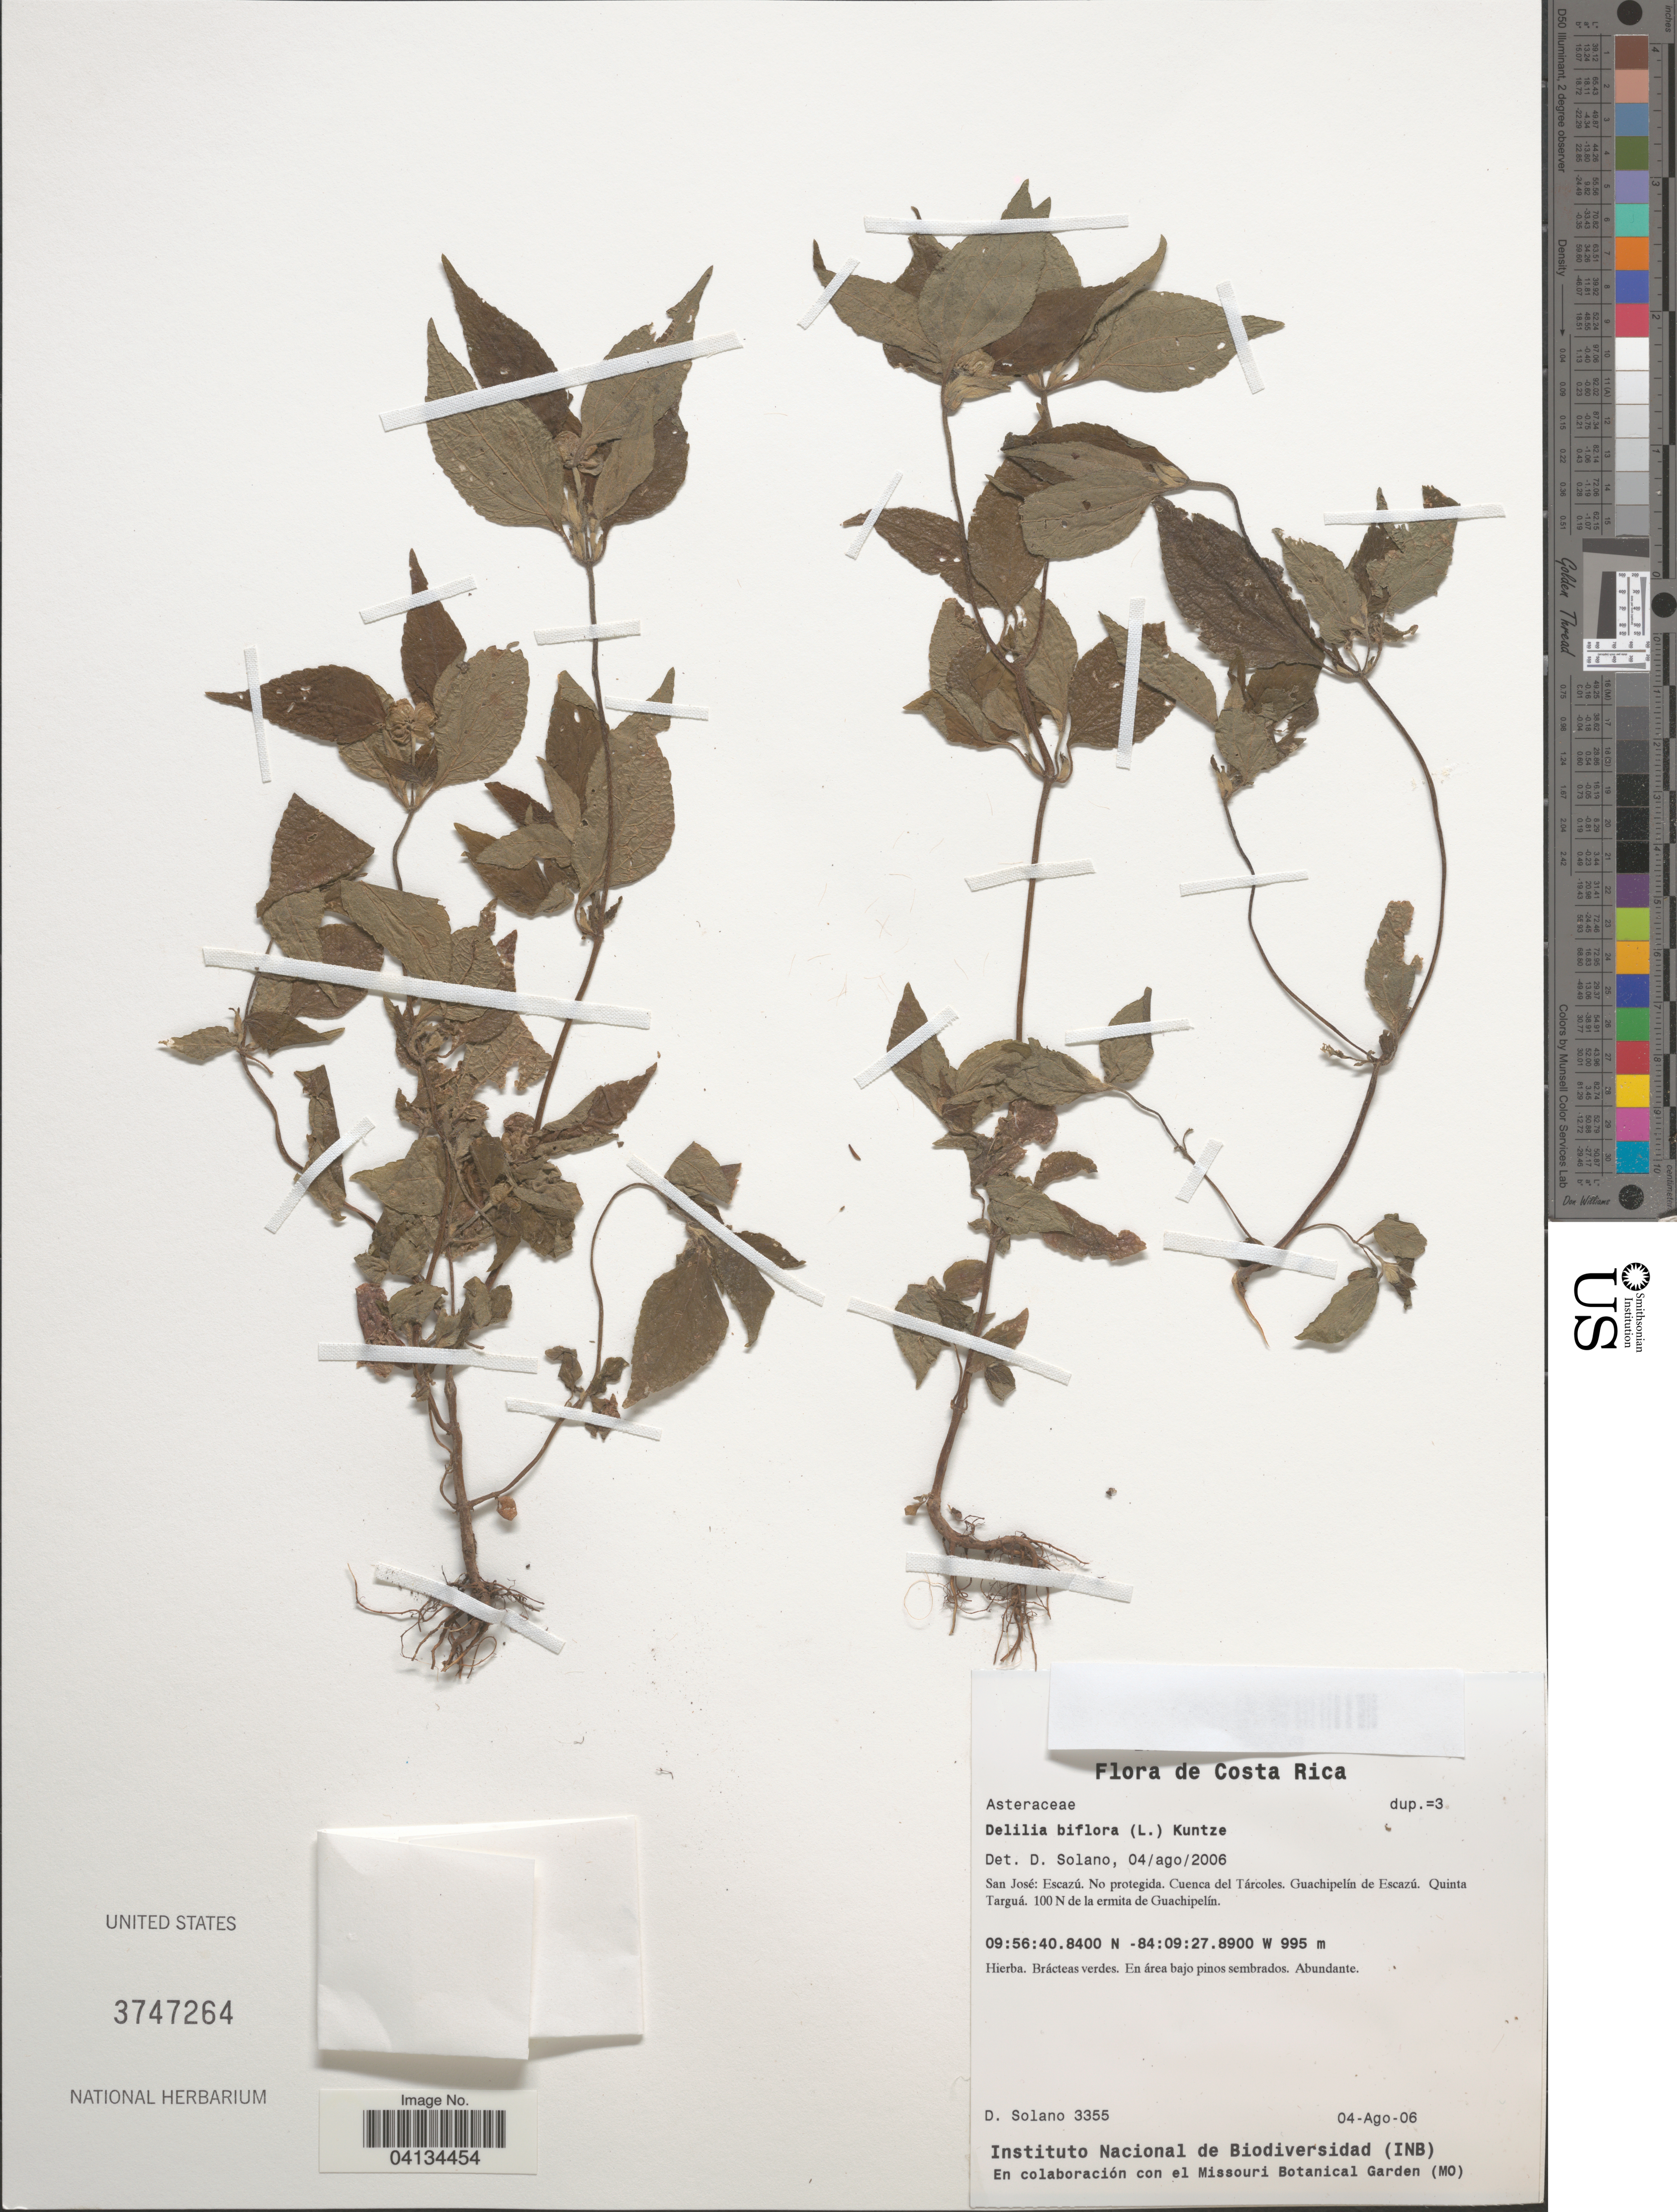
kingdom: Plantae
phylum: Tracheophyta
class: Magnoliopsida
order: Asterales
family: Asteraceae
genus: Delilia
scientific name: Delilia biflora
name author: (L.) Kuntze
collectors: D. Solano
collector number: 3355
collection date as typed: Transcribed d/m/y: 4/8/6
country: Costa Rica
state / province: San José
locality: Escazú. No protegida. Cuenca del Tárcoles. Guachipelín de Escazú. Quinta Targuá. 100 N de la ermita de Guachipelín.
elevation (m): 995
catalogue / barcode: US 3747264